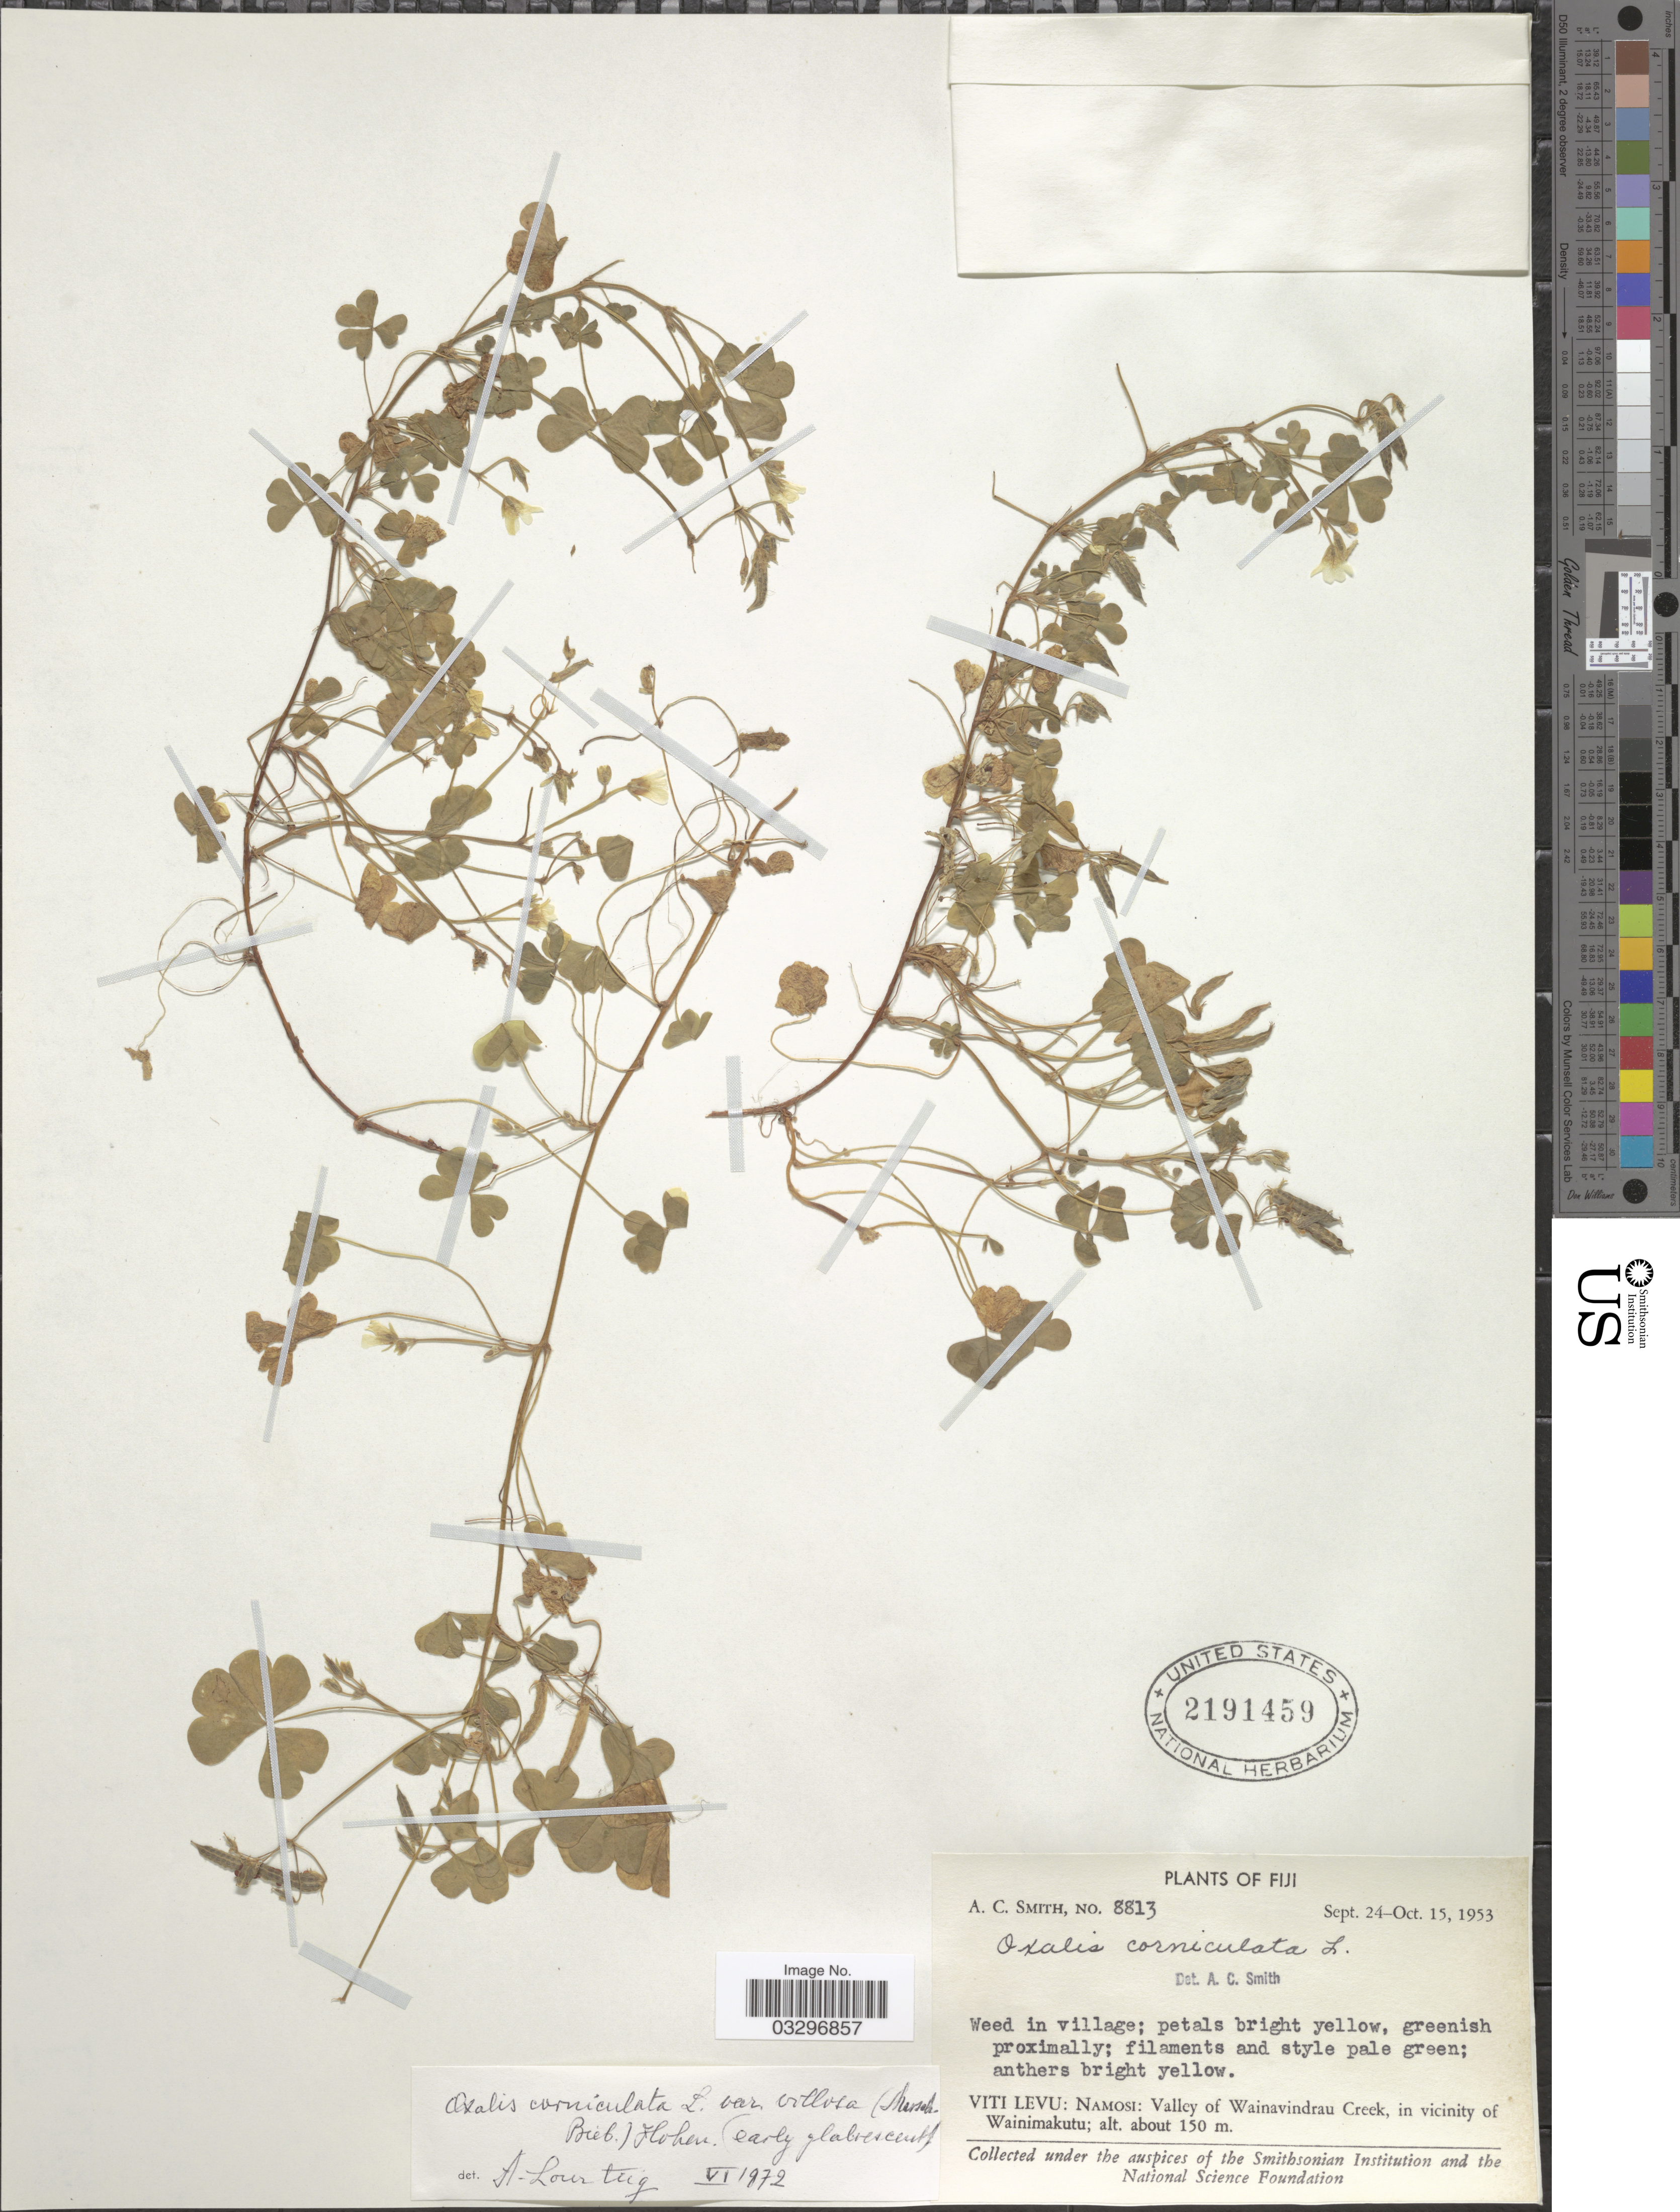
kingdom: Plantae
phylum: Tracheophyta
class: Magnoliopsida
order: Oxalidales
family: Oxalidaceae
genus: Oxalis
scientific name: Oxalis corniculata var. villosa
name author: (M. Bieb.) Hohen.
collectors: A. C. Smith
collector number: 8813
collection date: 1953-09-24/1953-10-15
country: Fiji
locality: Viti Levu: Namosi: Valley of Wainavindrau Creek, in vicinity of Wainimakutu.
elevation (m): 150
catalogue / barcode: US 2191459